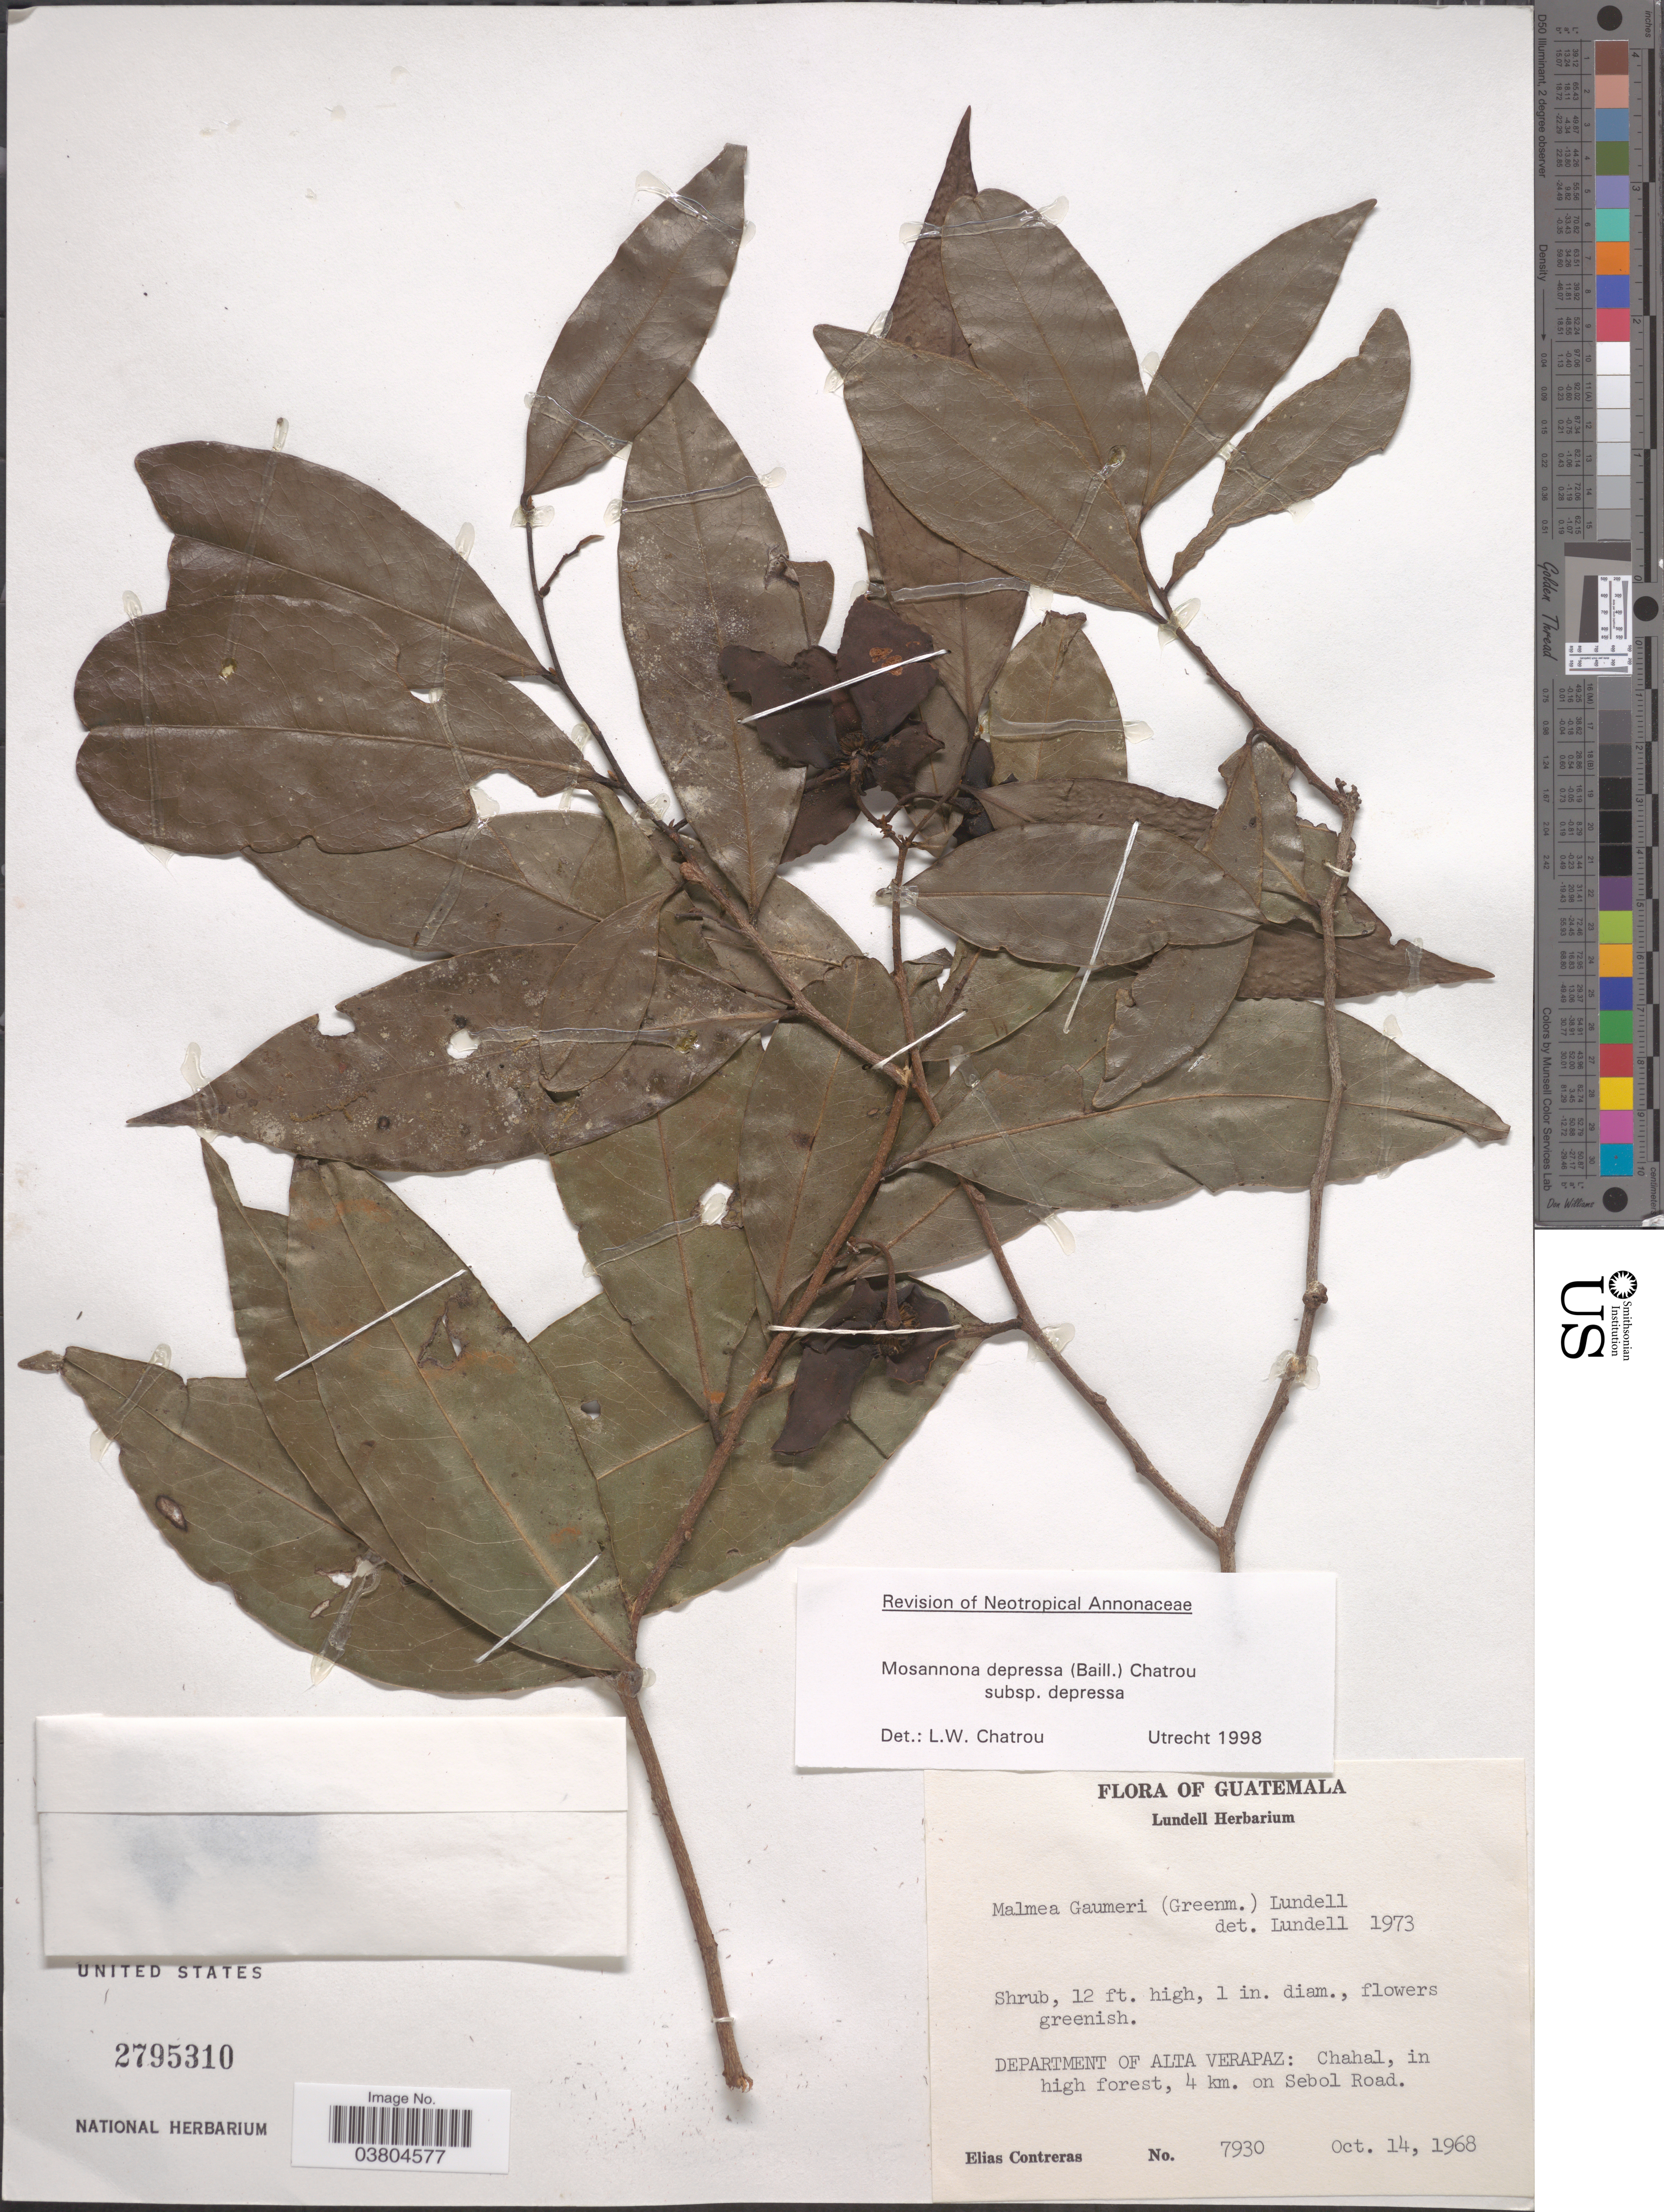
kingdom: Plantae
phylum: Tracheophyta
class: Magnoliopsida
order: Magnoliales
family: Annonaceae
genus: Mosannona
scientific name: Mosannona depressa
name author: (Baill.) Chatrou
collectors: E. Contreras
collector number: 7930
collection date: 1968-10-14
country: Guatemala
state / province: Alta Verapaz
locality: Department of Alta Verapaz: Chahal, in high forest, 4 km. on Sebol Road.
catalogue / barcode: US 2795310